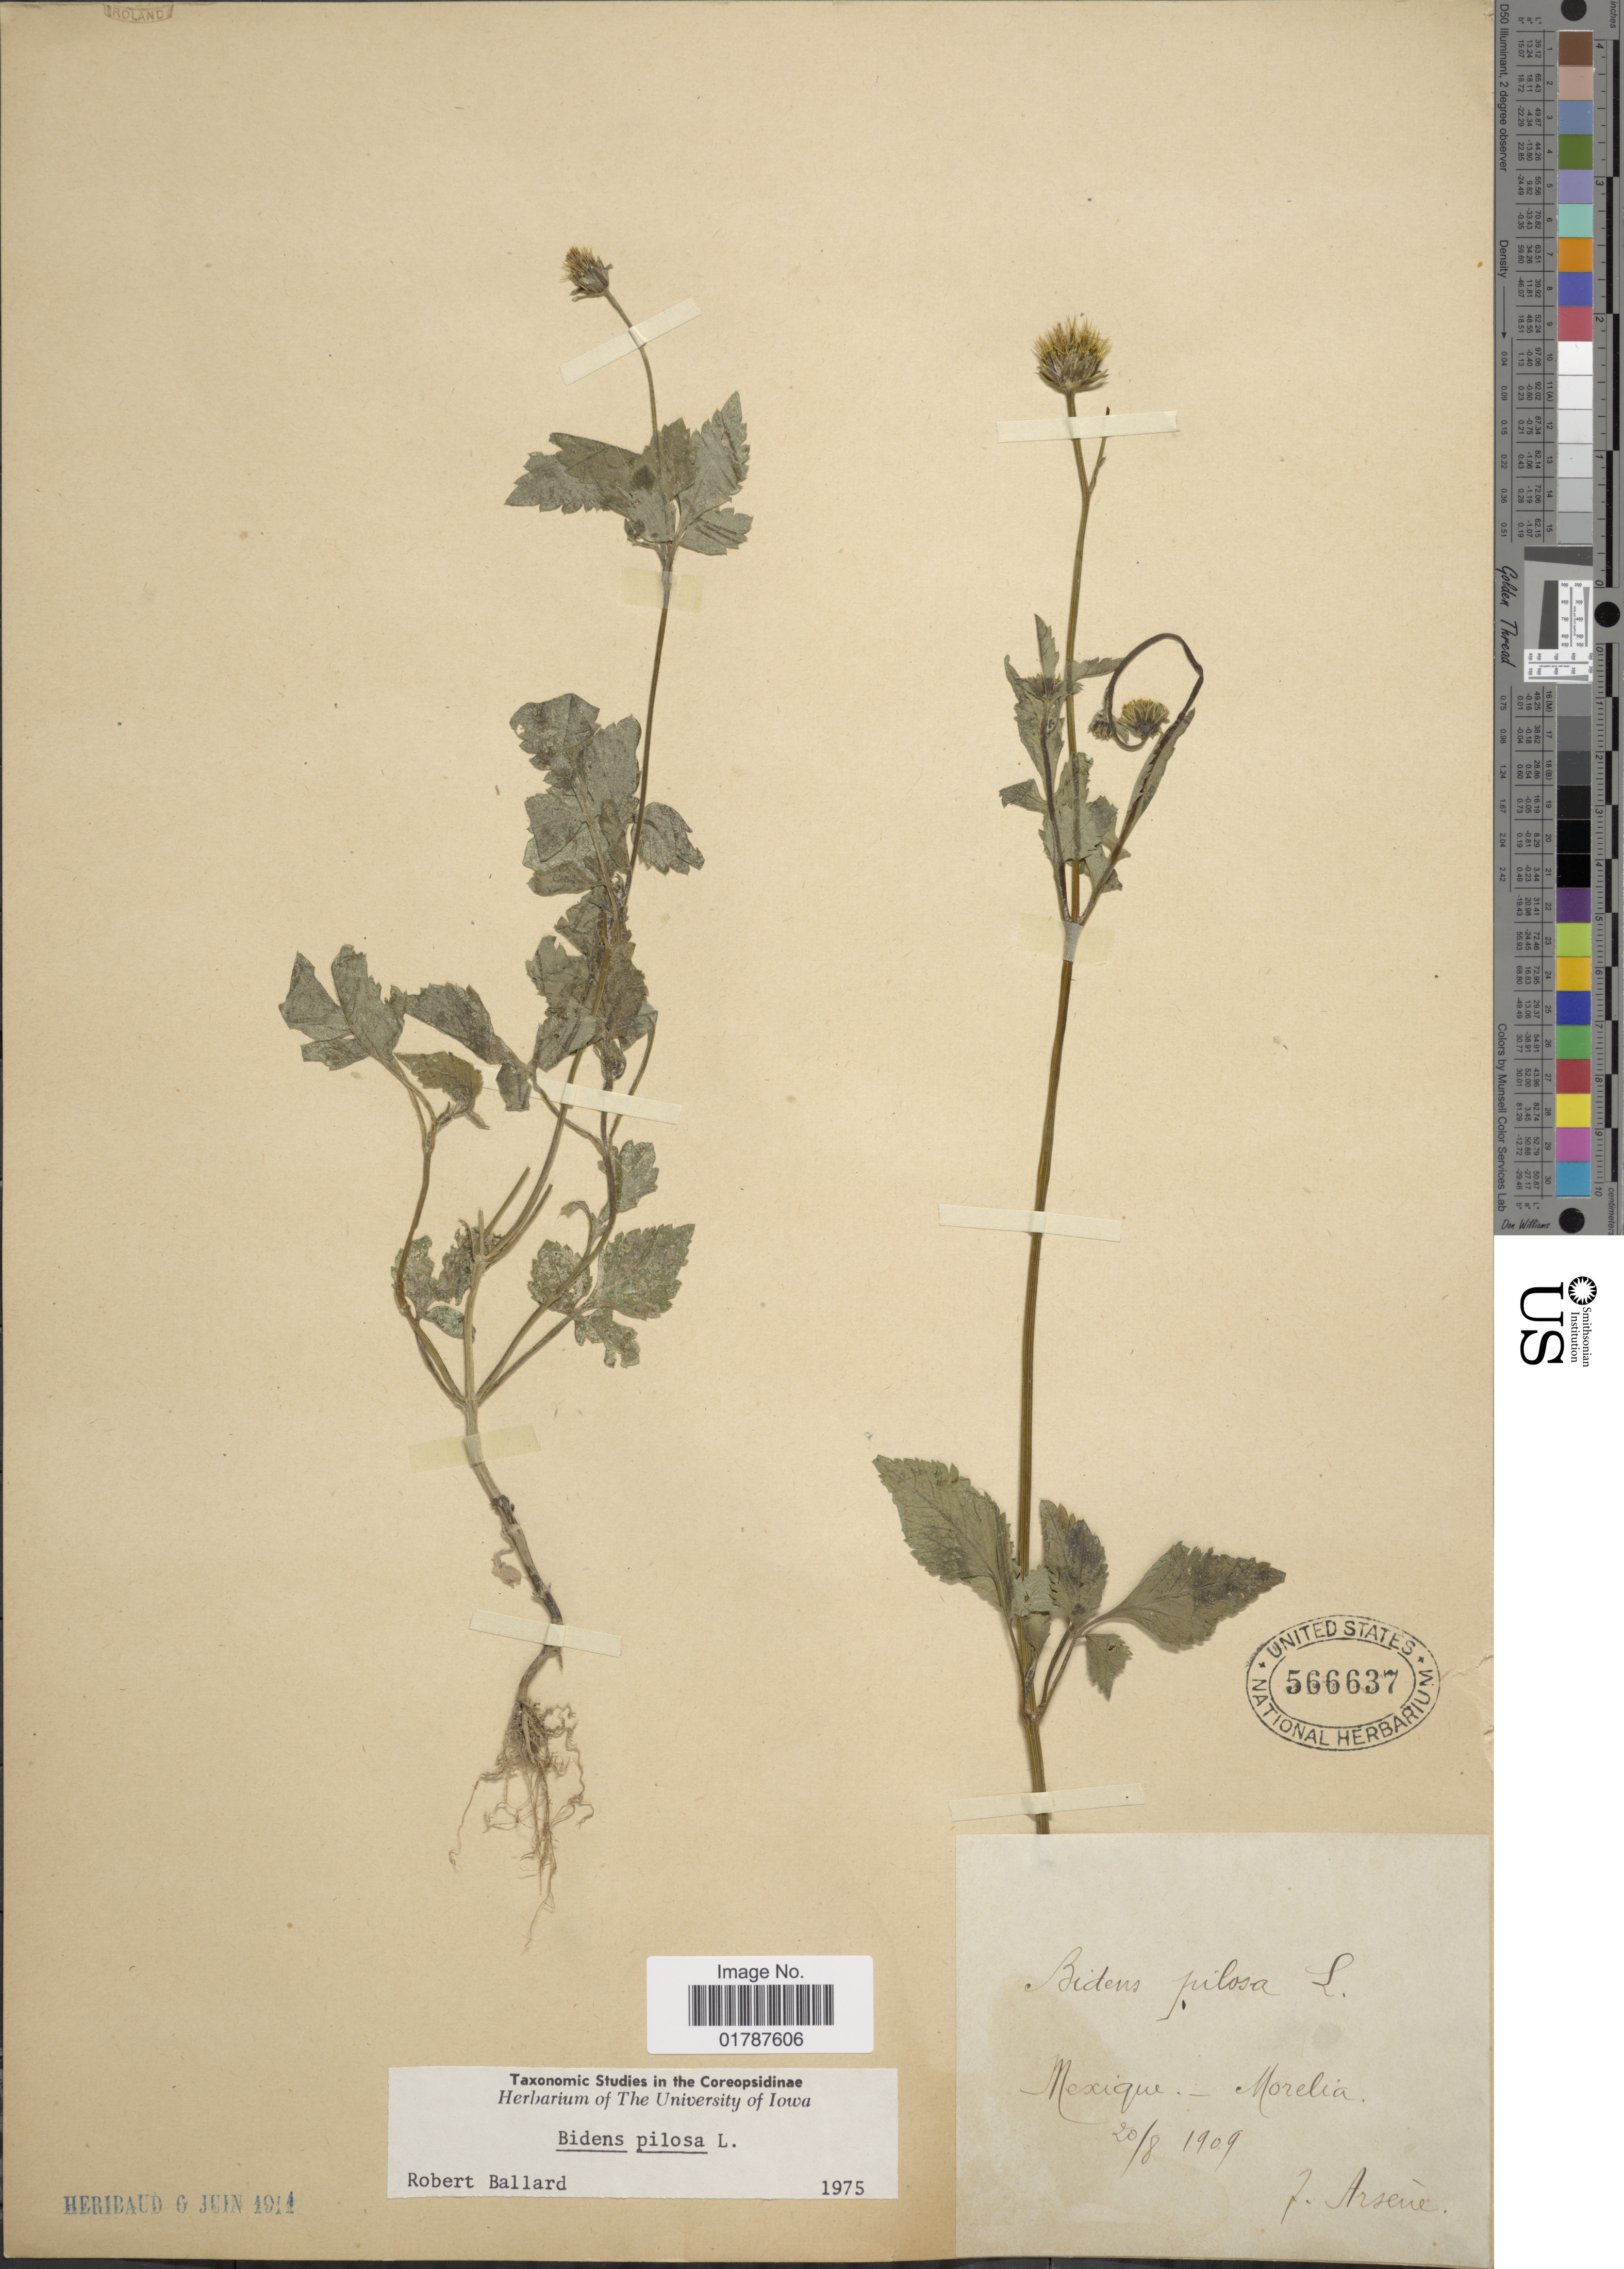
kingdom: Plantae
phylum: Tracheophyta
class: Magnoliopsida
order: Asterales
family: Asteraceae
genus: Bidens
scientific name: Bidens pilosa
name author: L.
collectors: F. Arsène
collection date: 1909-08-20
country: Mexico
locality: Morelia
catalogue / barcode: US 566637